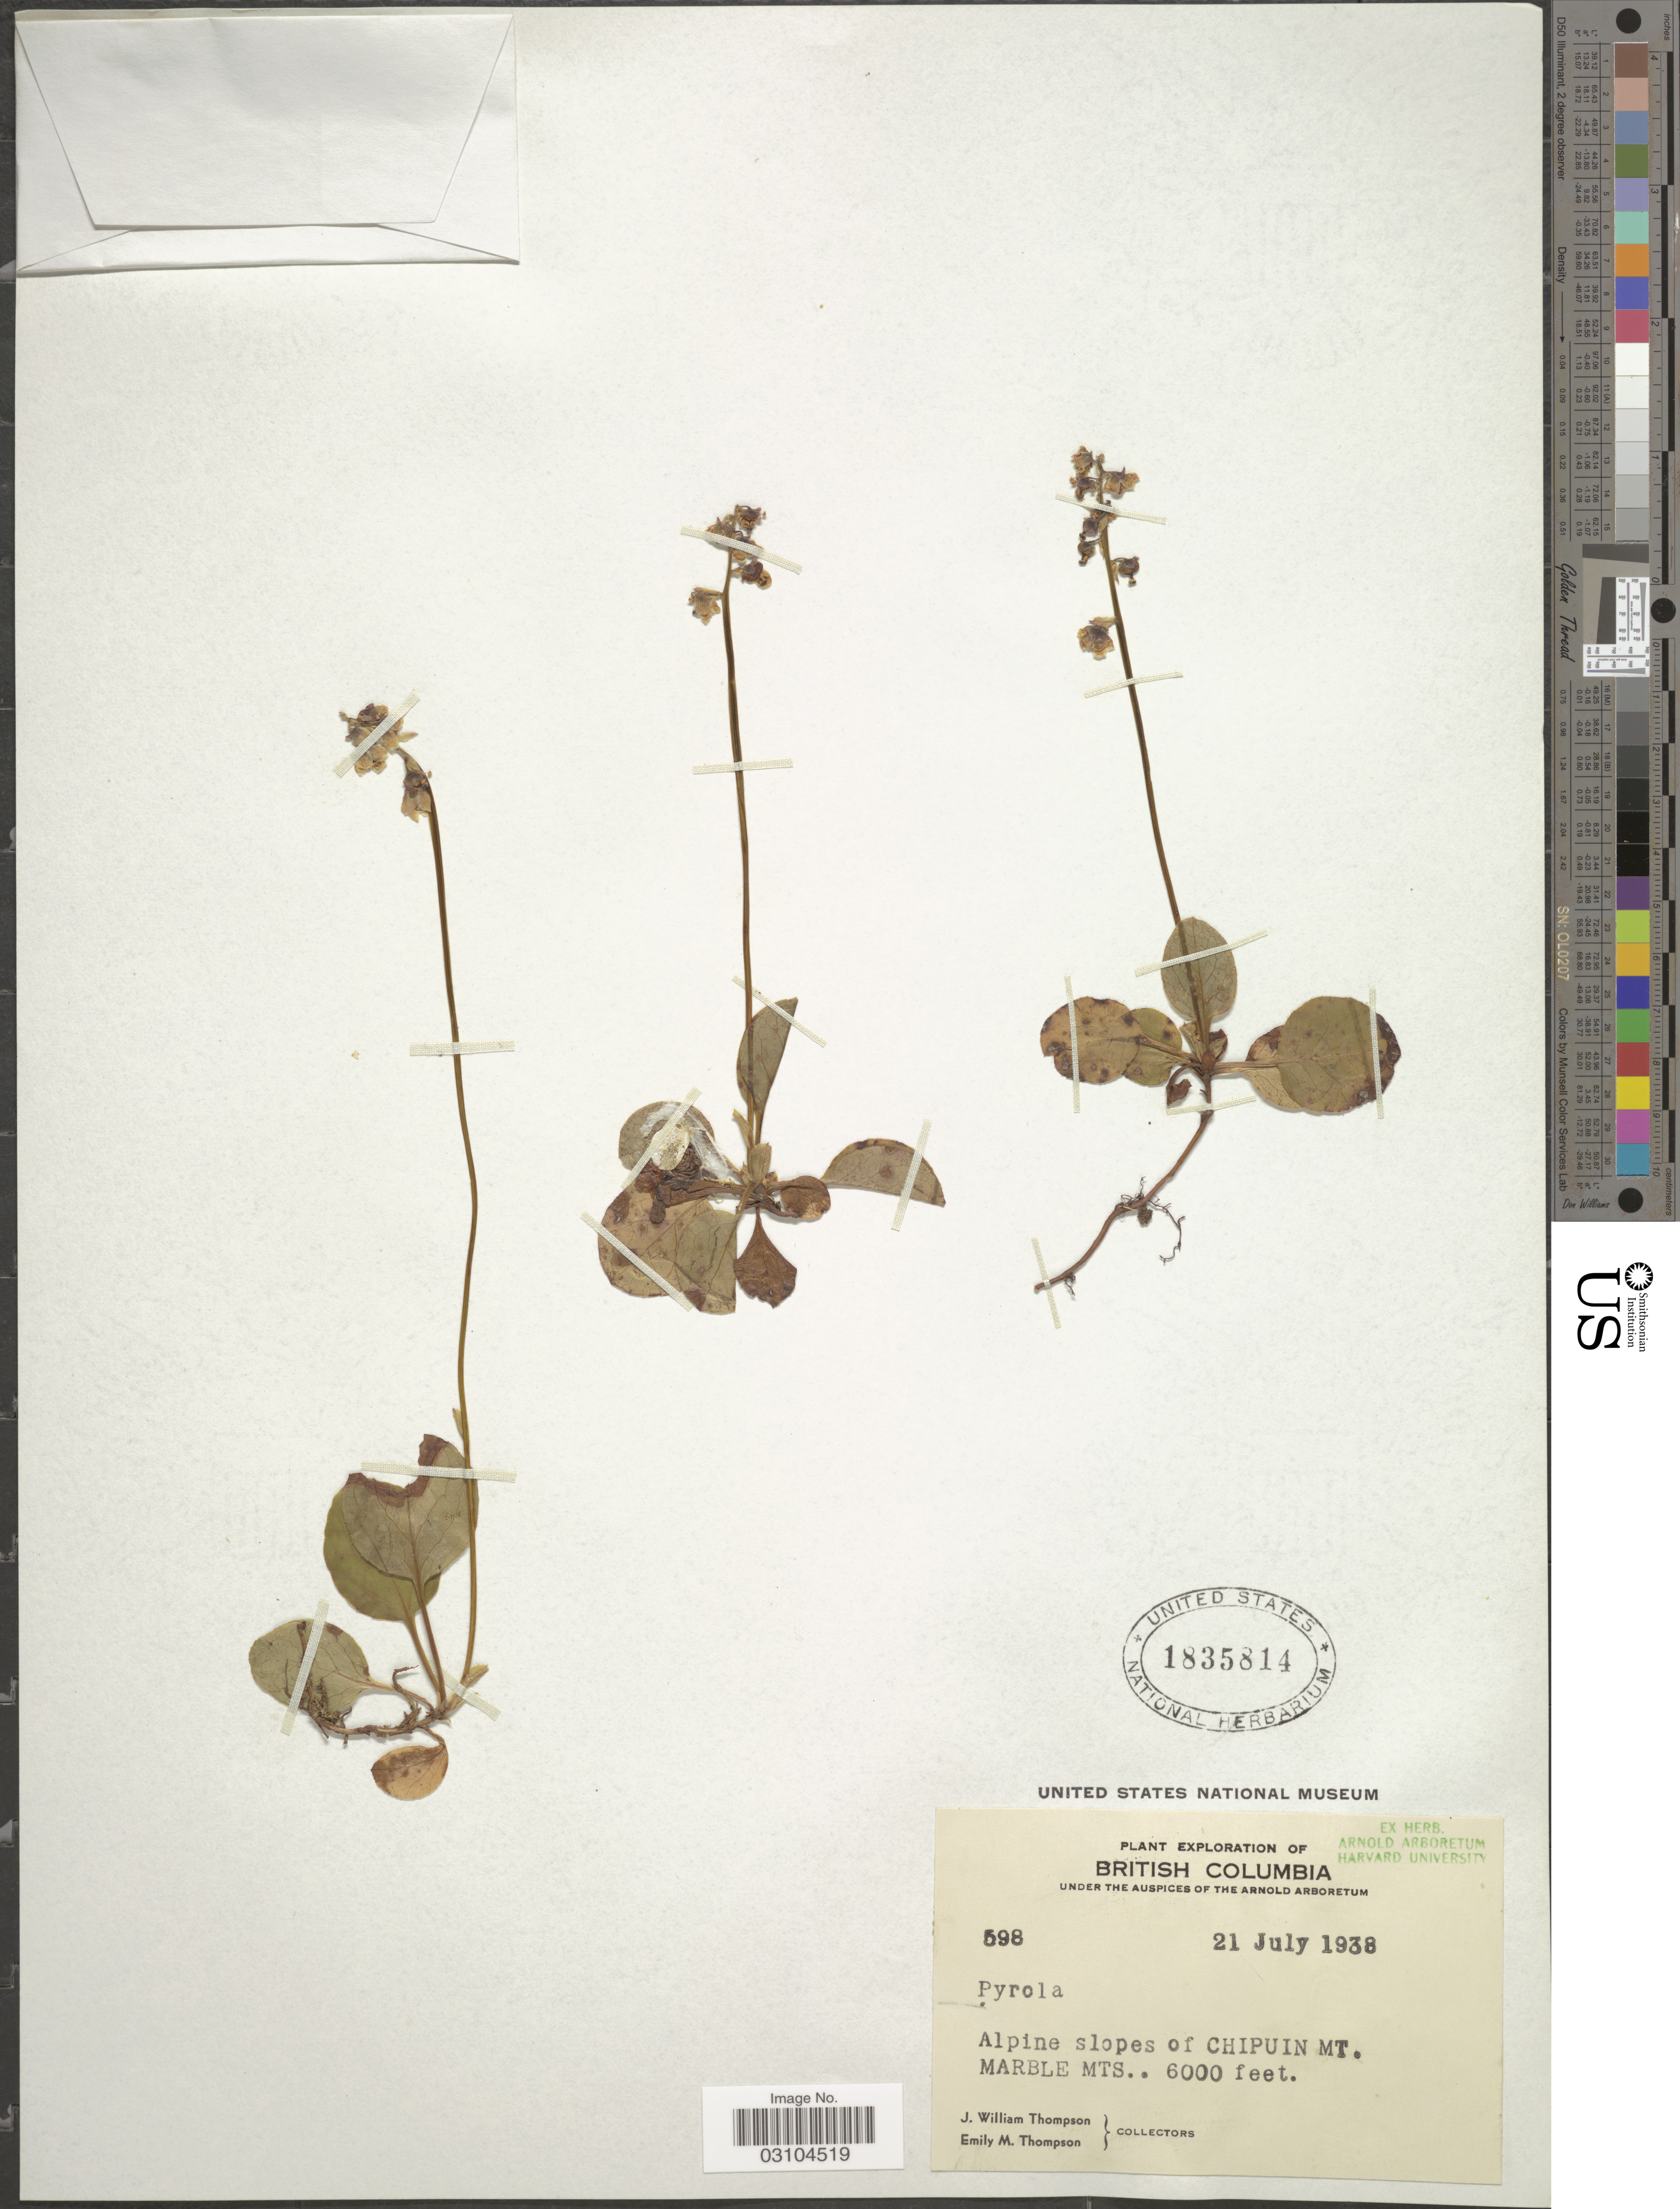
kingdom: Plantae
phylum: Tracheophyta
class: Magnoliopsida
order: Ericales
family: Ericaceae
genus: Pyrola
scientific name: Pyrola sp.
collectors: J. W. Thompson & E. M. Thompson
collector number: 598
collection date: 1938-07-21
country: Canada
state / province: British Columbia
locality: Alpine slopes of Chipuin Mt. Marble Mts.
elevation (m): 1829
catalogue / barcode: US 1835814